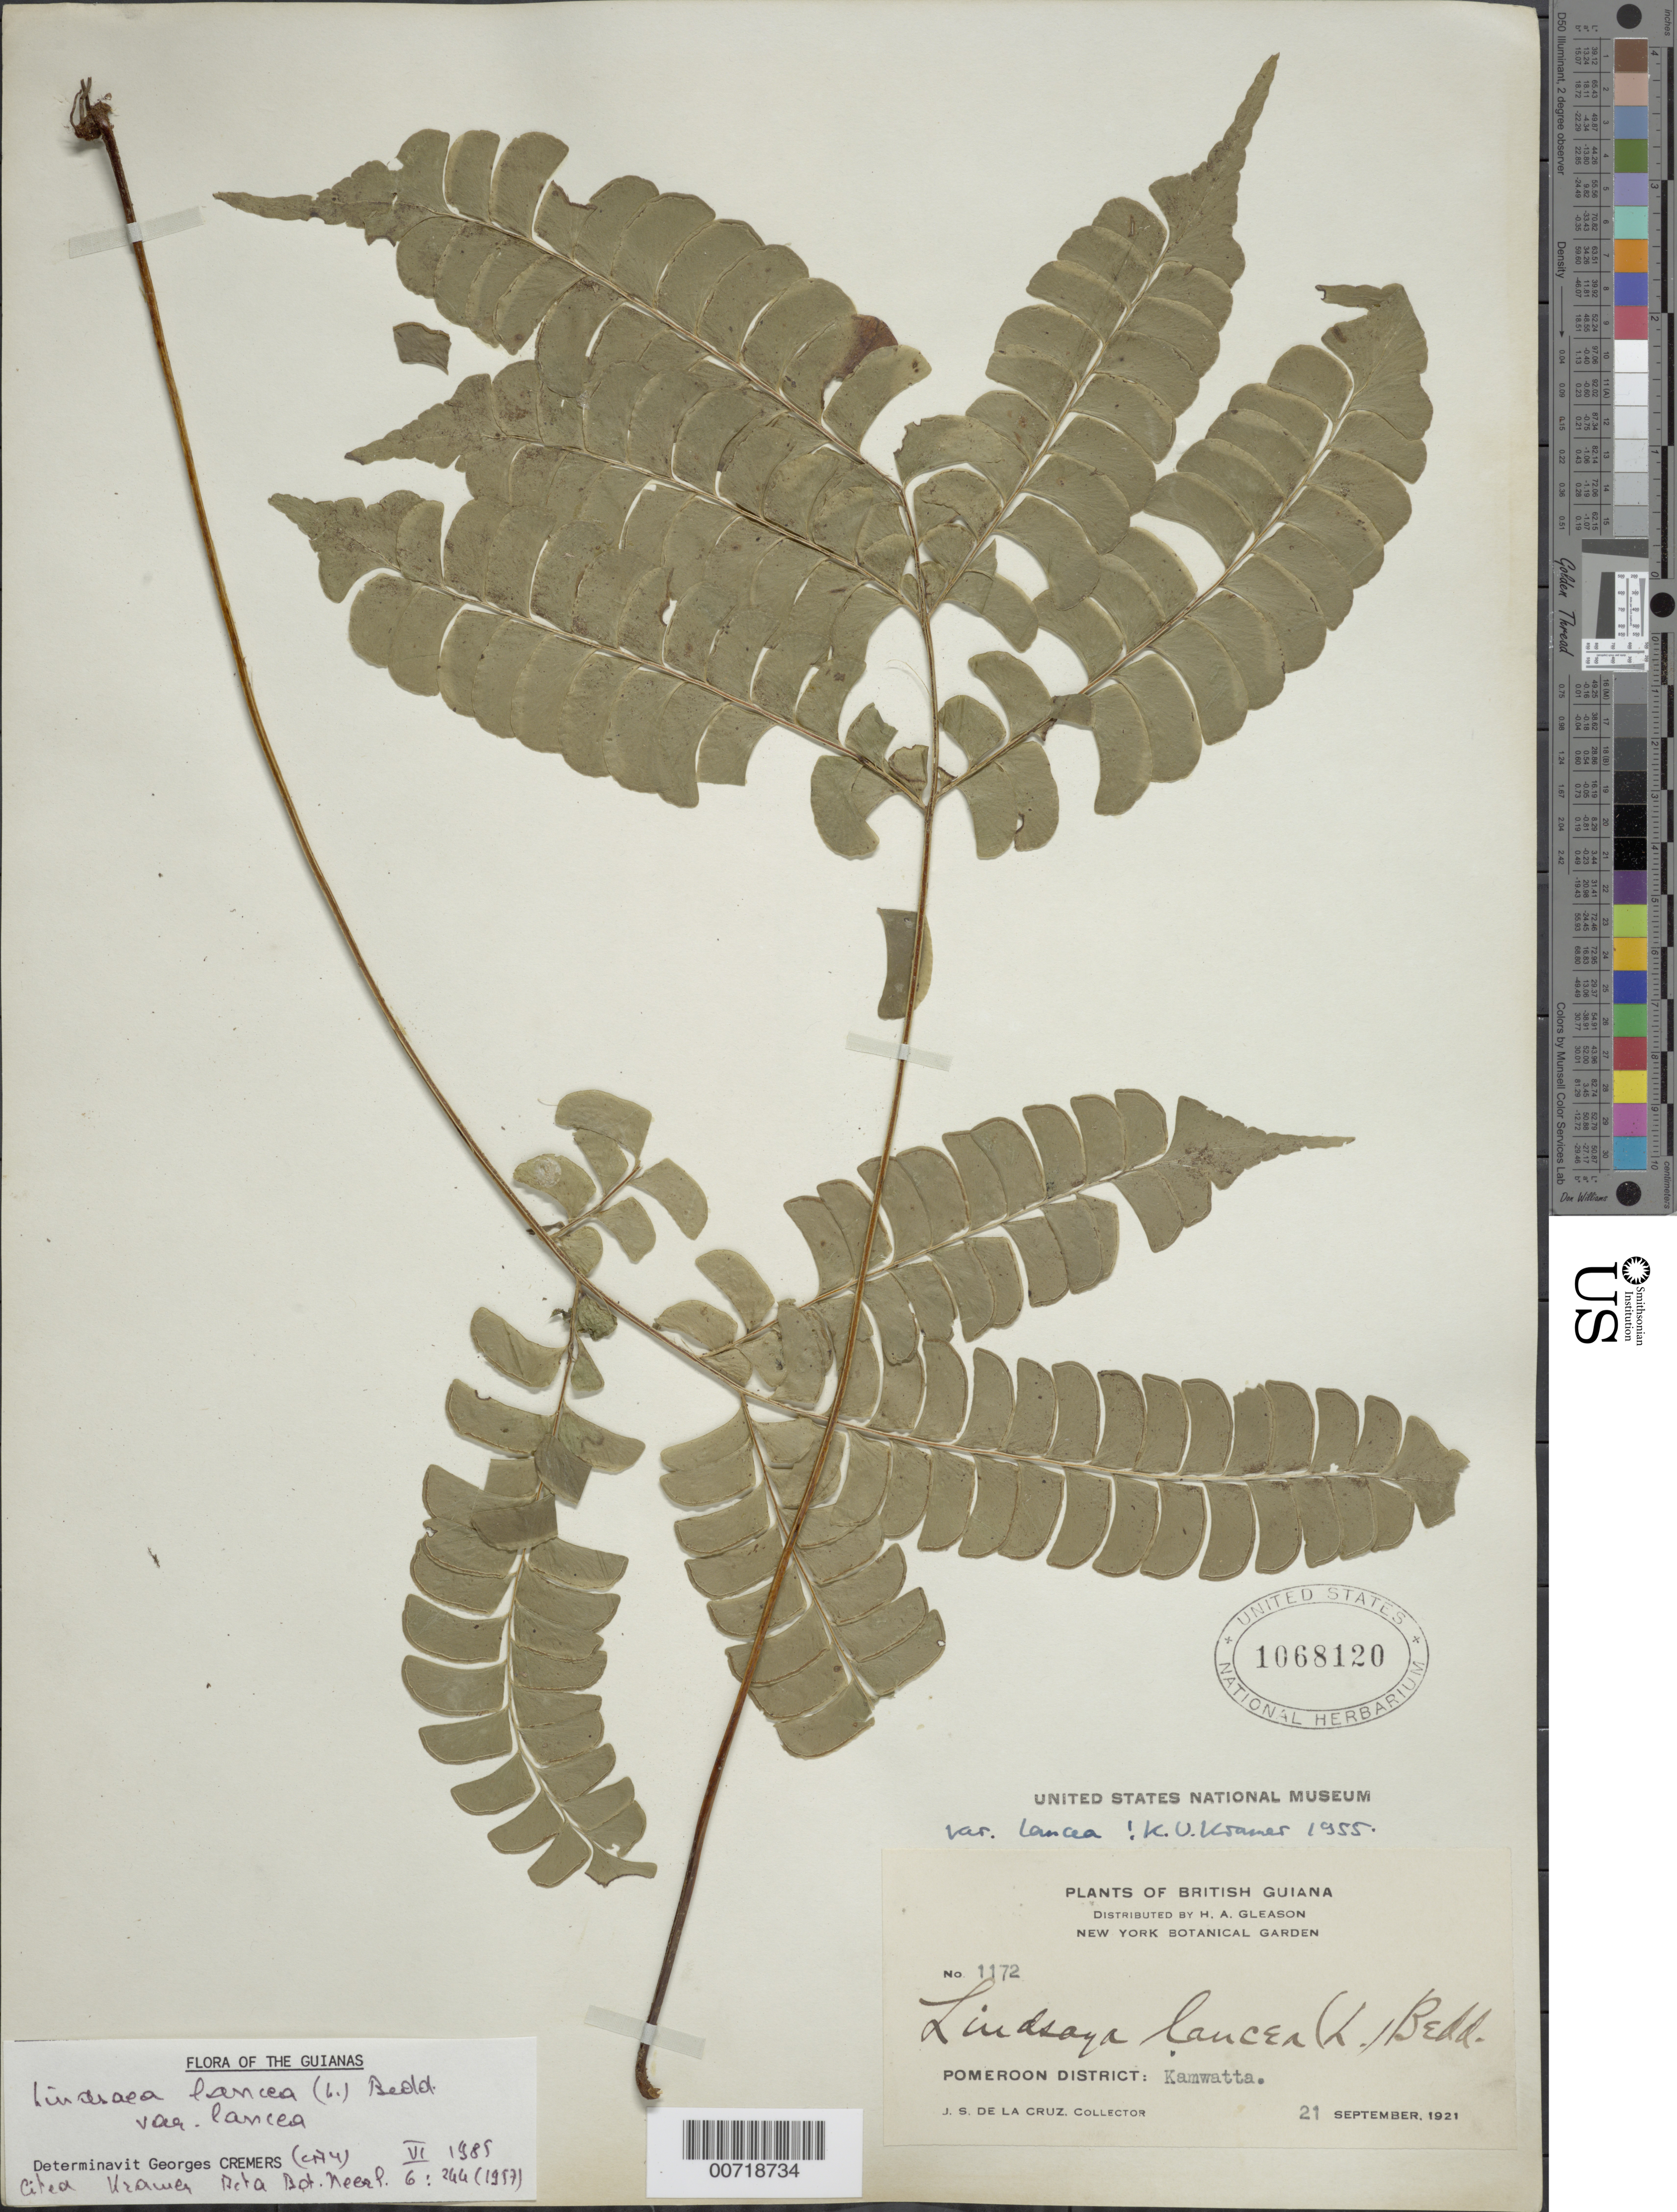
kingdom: Plantae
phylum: Tracheophyta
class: Polypodiopsida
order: Polypodiales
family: Lindsaeaceae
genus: Lindsaea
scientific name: Lindsaea lancea var. lancea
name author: (L.) Bedd.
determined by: Cremers, Georges A.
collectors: J. S. de la Cruz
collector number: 1172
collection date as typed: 21-Sep-21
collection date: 1921-09-21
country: Guyana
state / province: Barima-Waini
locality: Kamwatta, Pomeroon Dist.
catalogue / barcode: US 1068120